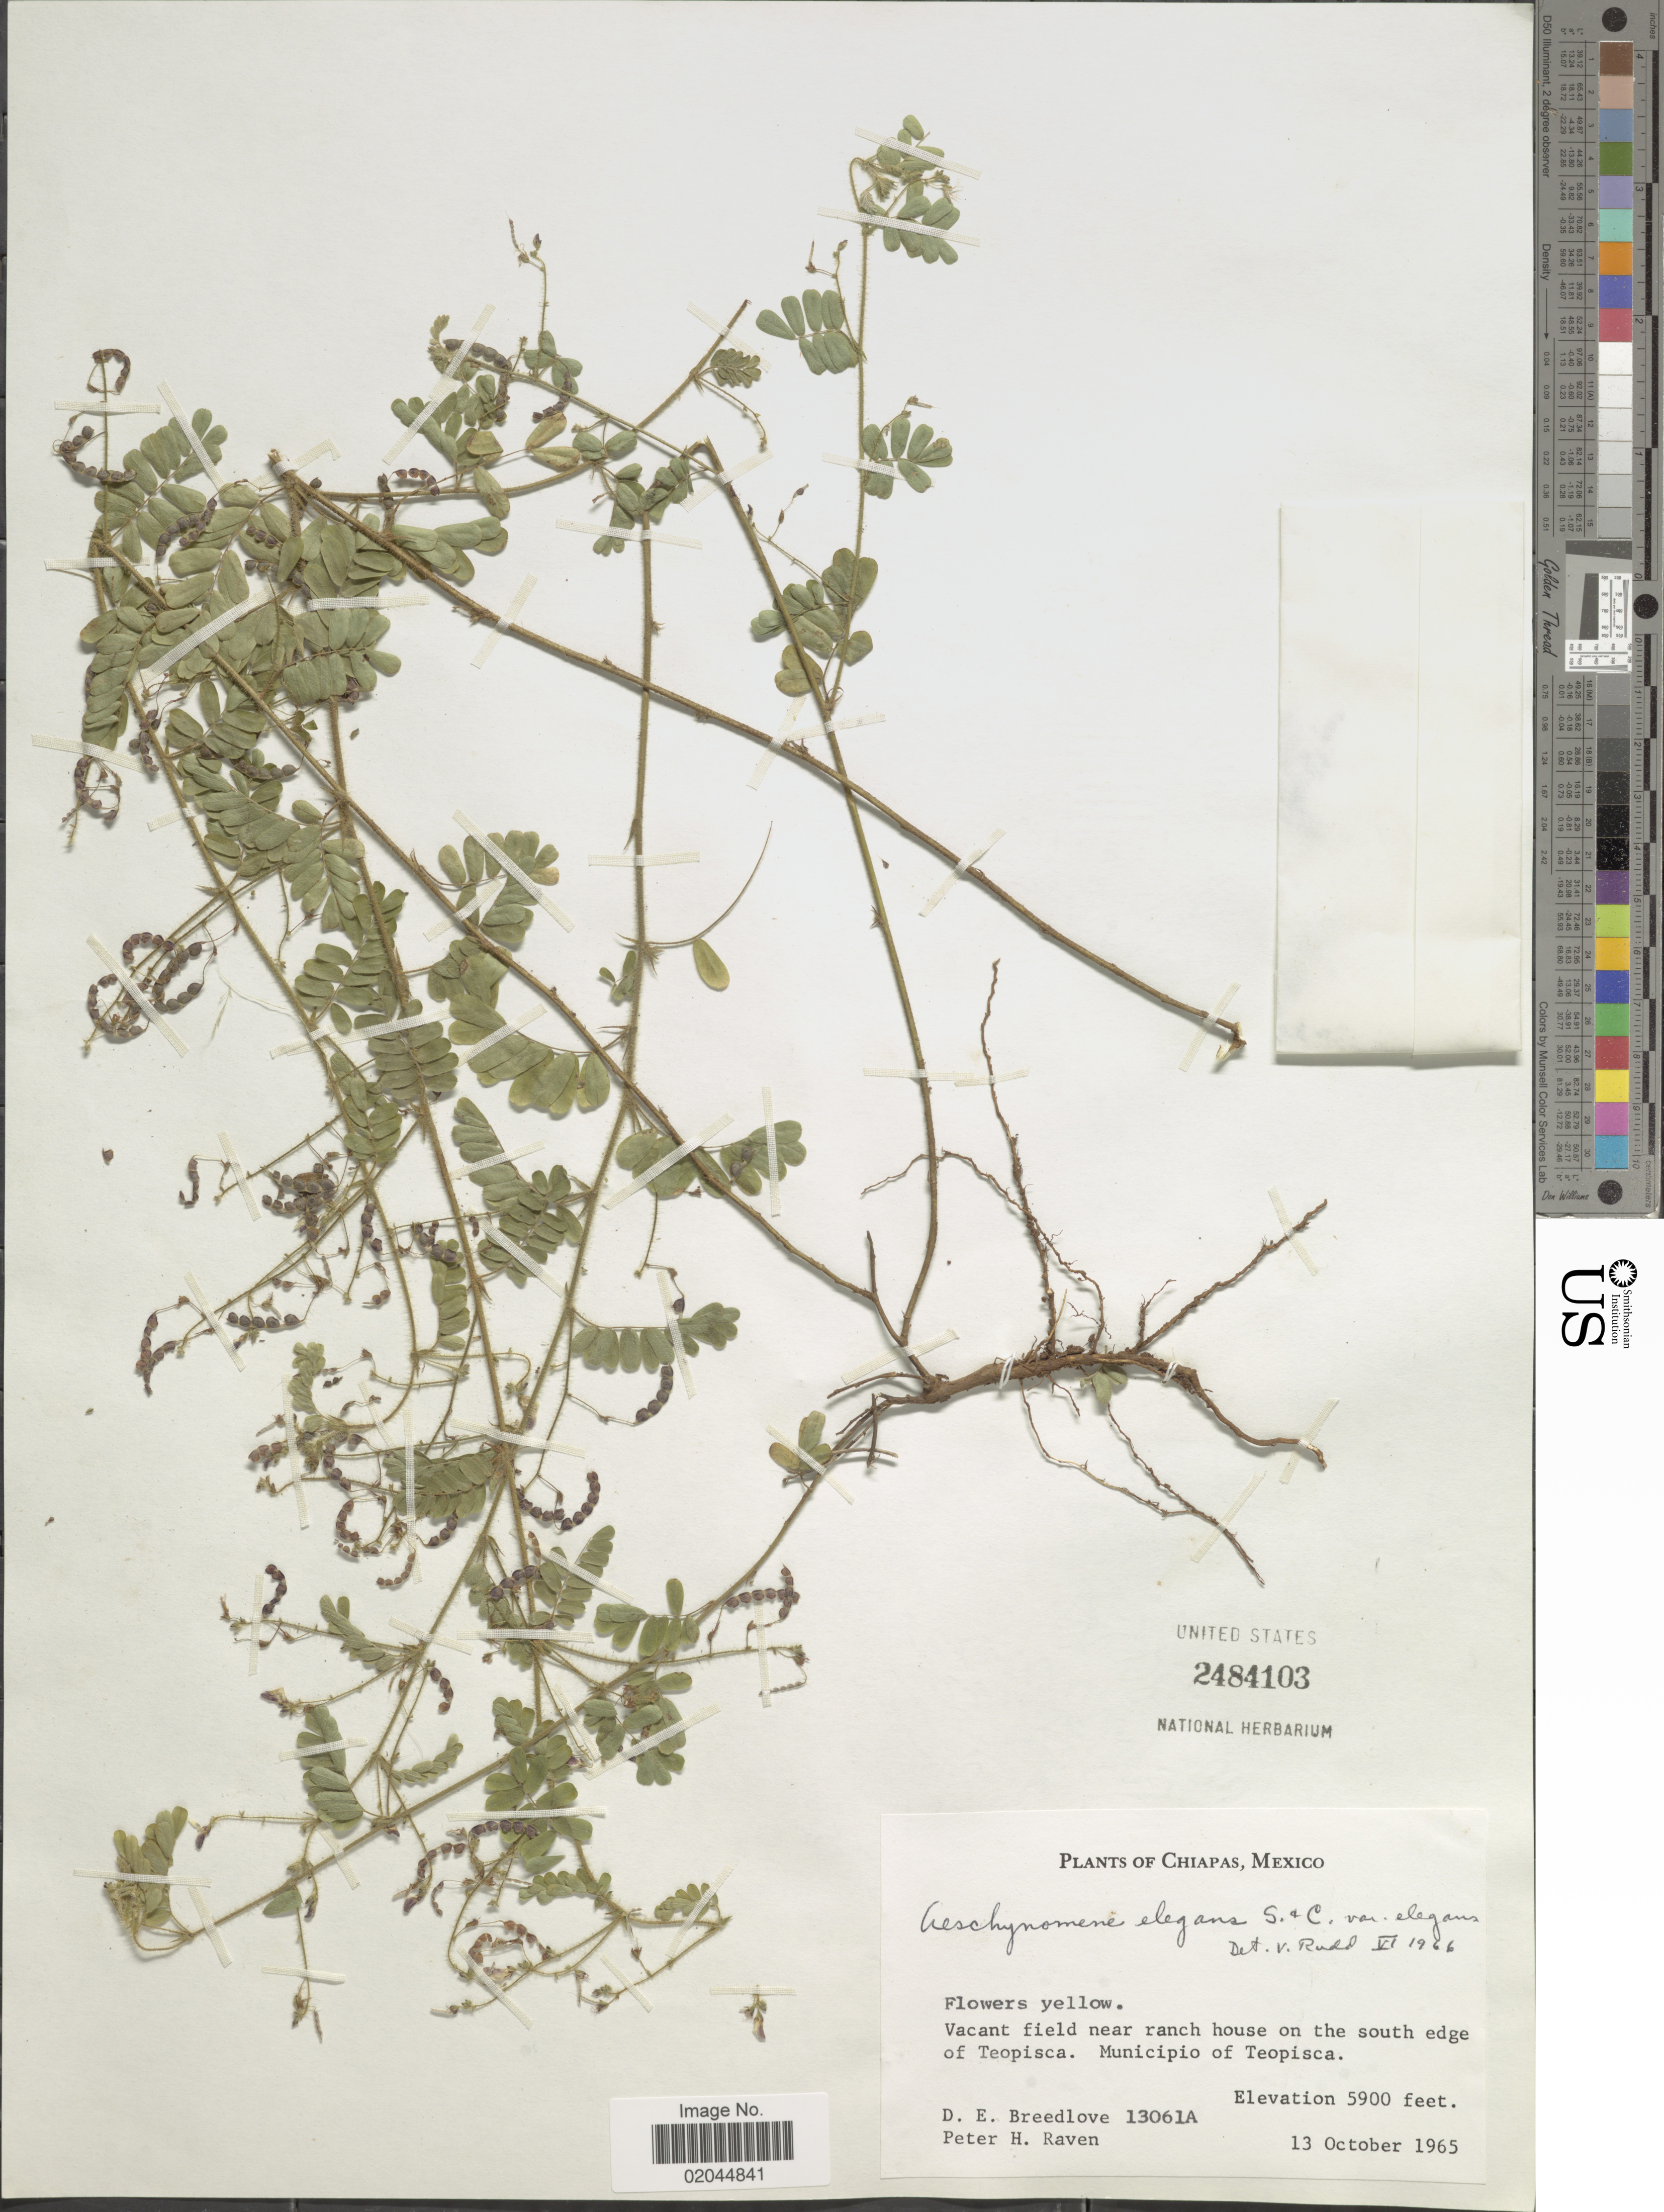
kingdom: Plantae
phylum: Tracheophyta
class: Magnoliopsida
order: Fabales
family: Fabaceae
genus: Aeschynomene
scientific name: Aeschynomene elegans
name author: Cham. ex Schltdl.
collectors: D. E. Breedlove & P. Raven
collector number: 13061A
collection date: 1965-10-13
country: Mexico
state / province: Chiapas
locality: Vacant field near ranch house on the south edge of Teopisca, Municipio of Teopisca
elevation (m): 1798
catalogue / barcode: US 2484103